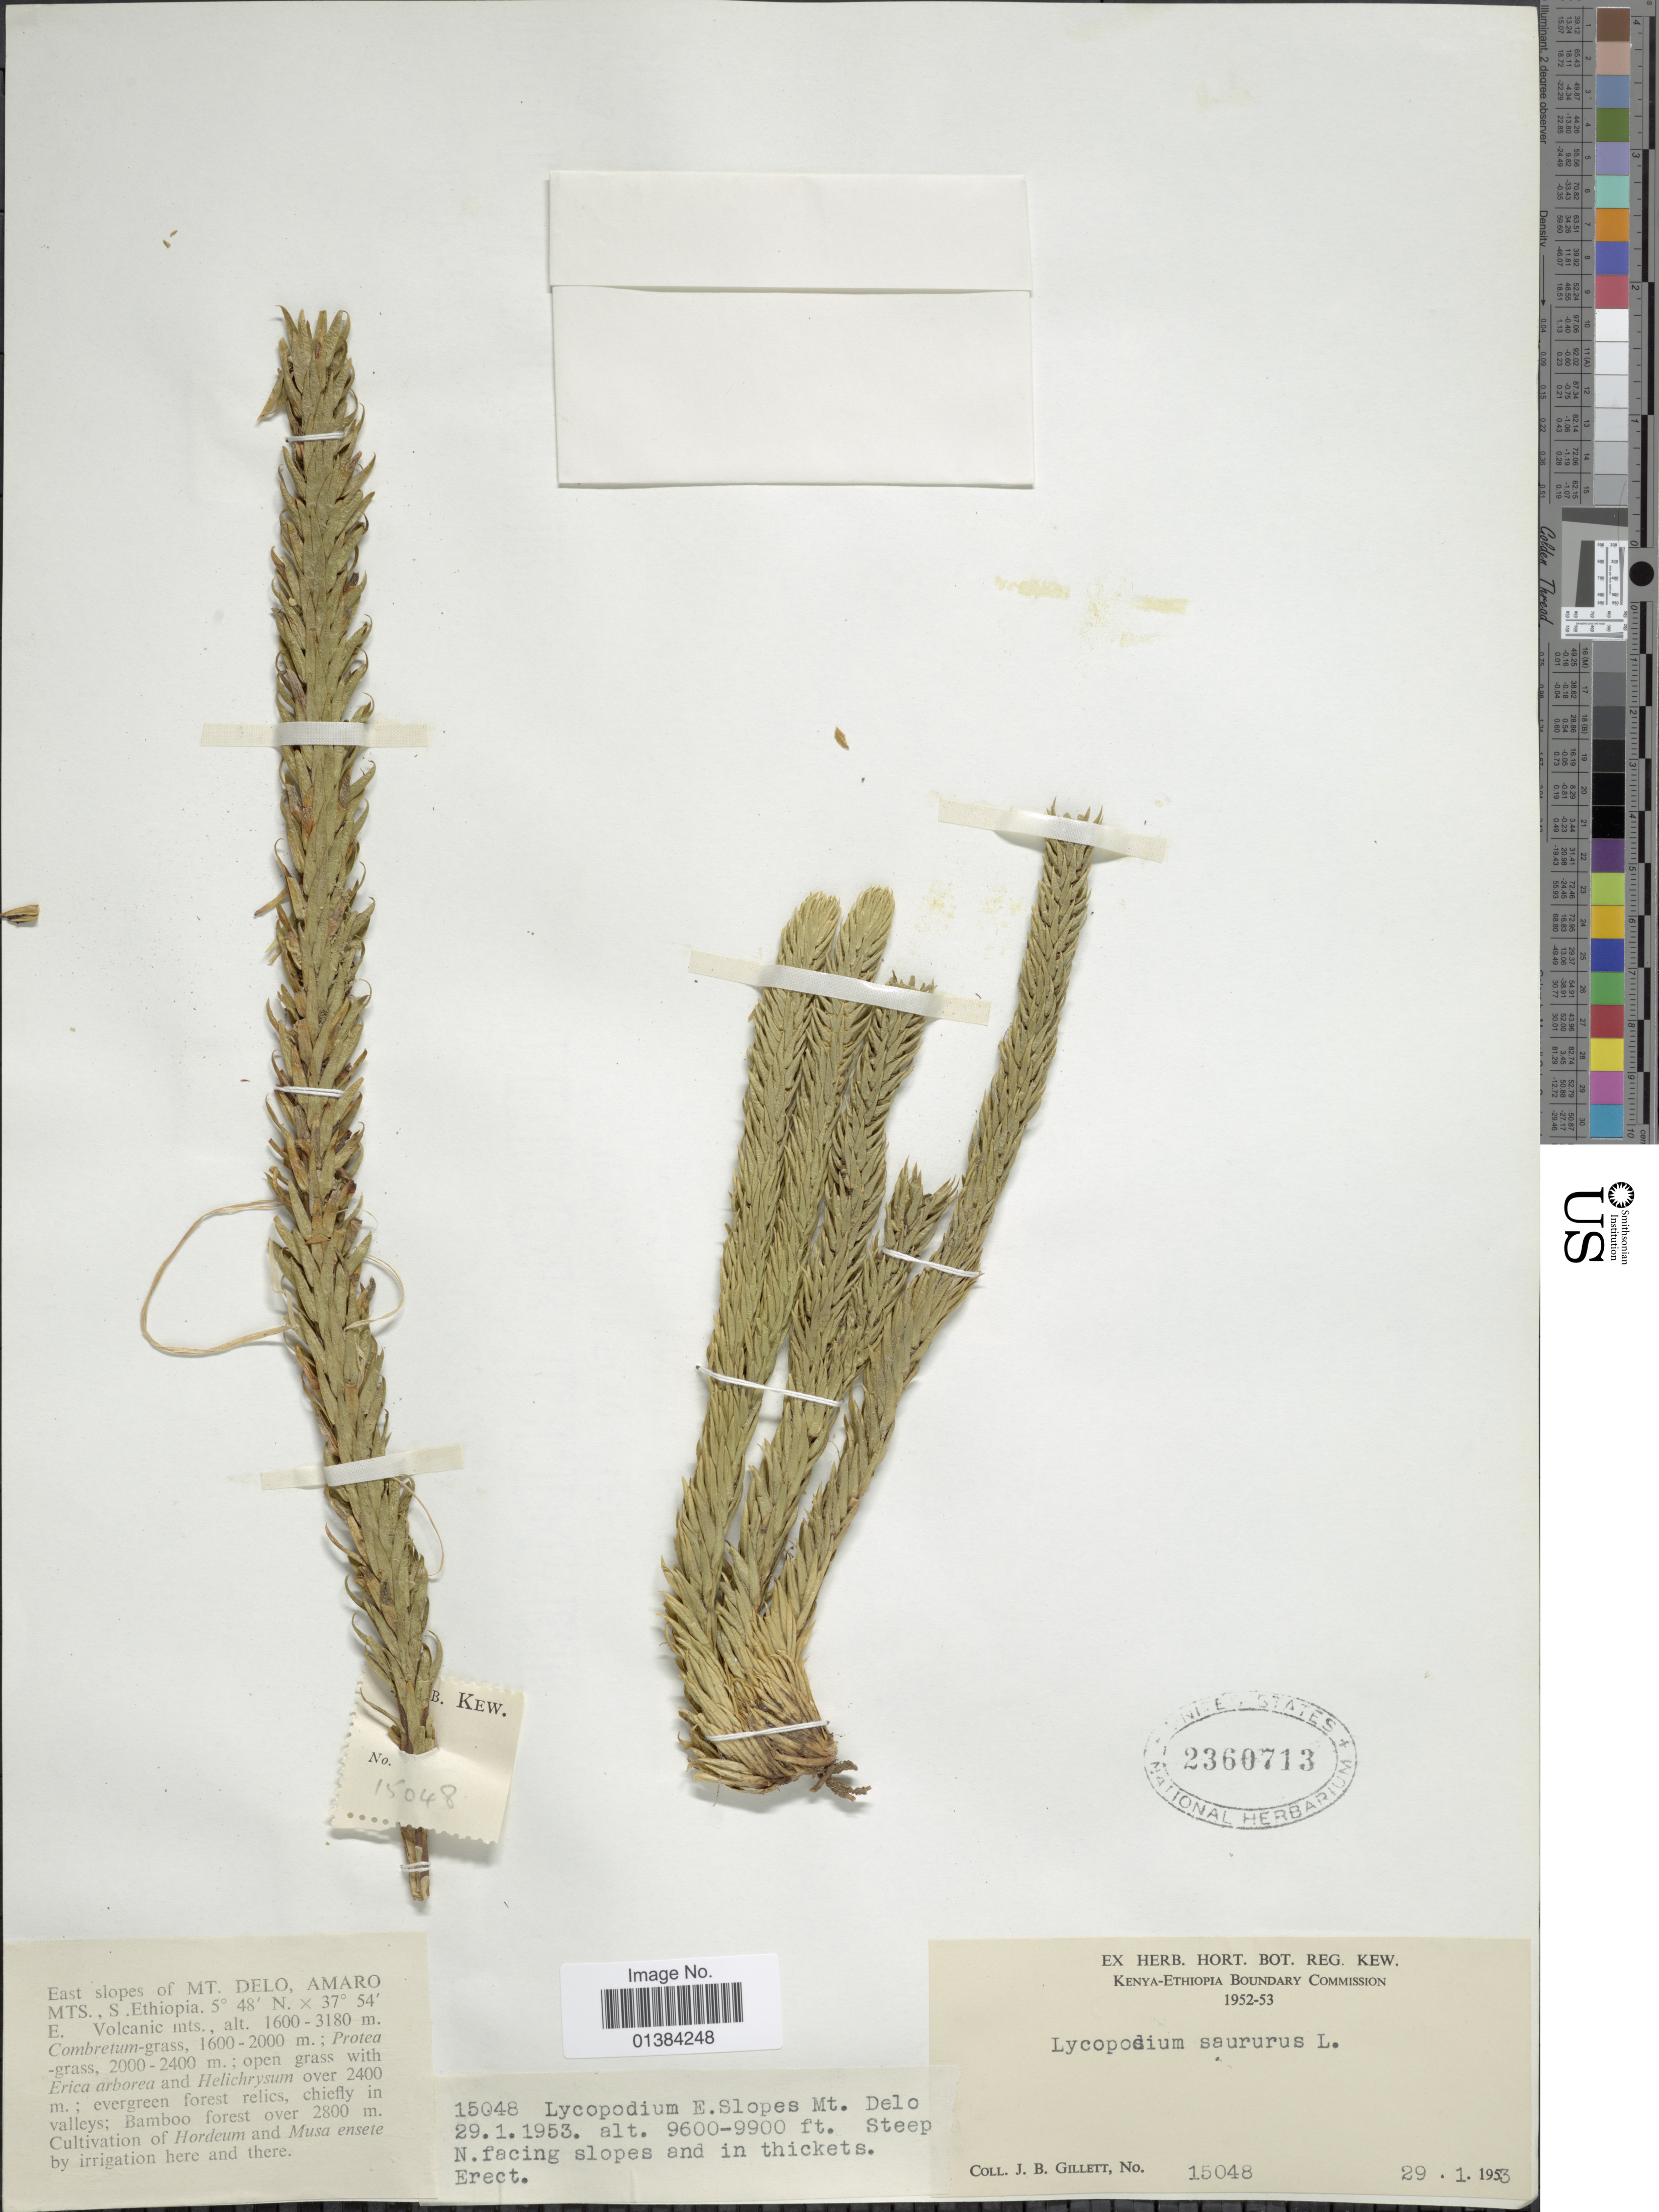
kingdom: Plantae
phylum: Tracheophyta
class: Lycopodiopsida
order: Lycopodiales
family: Lycopodiaceae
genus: Phlegmariurus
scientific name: Phlegmariurus saururus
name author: (Lam.) B. Øllg.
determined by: Field, A. R.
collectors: J. B. Gillett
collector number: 15048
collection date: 1953-01-29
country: Ethiopia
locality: East slopes of Mt. Delo, Amaro Mts.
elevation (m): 1600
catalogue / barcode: US 2360713